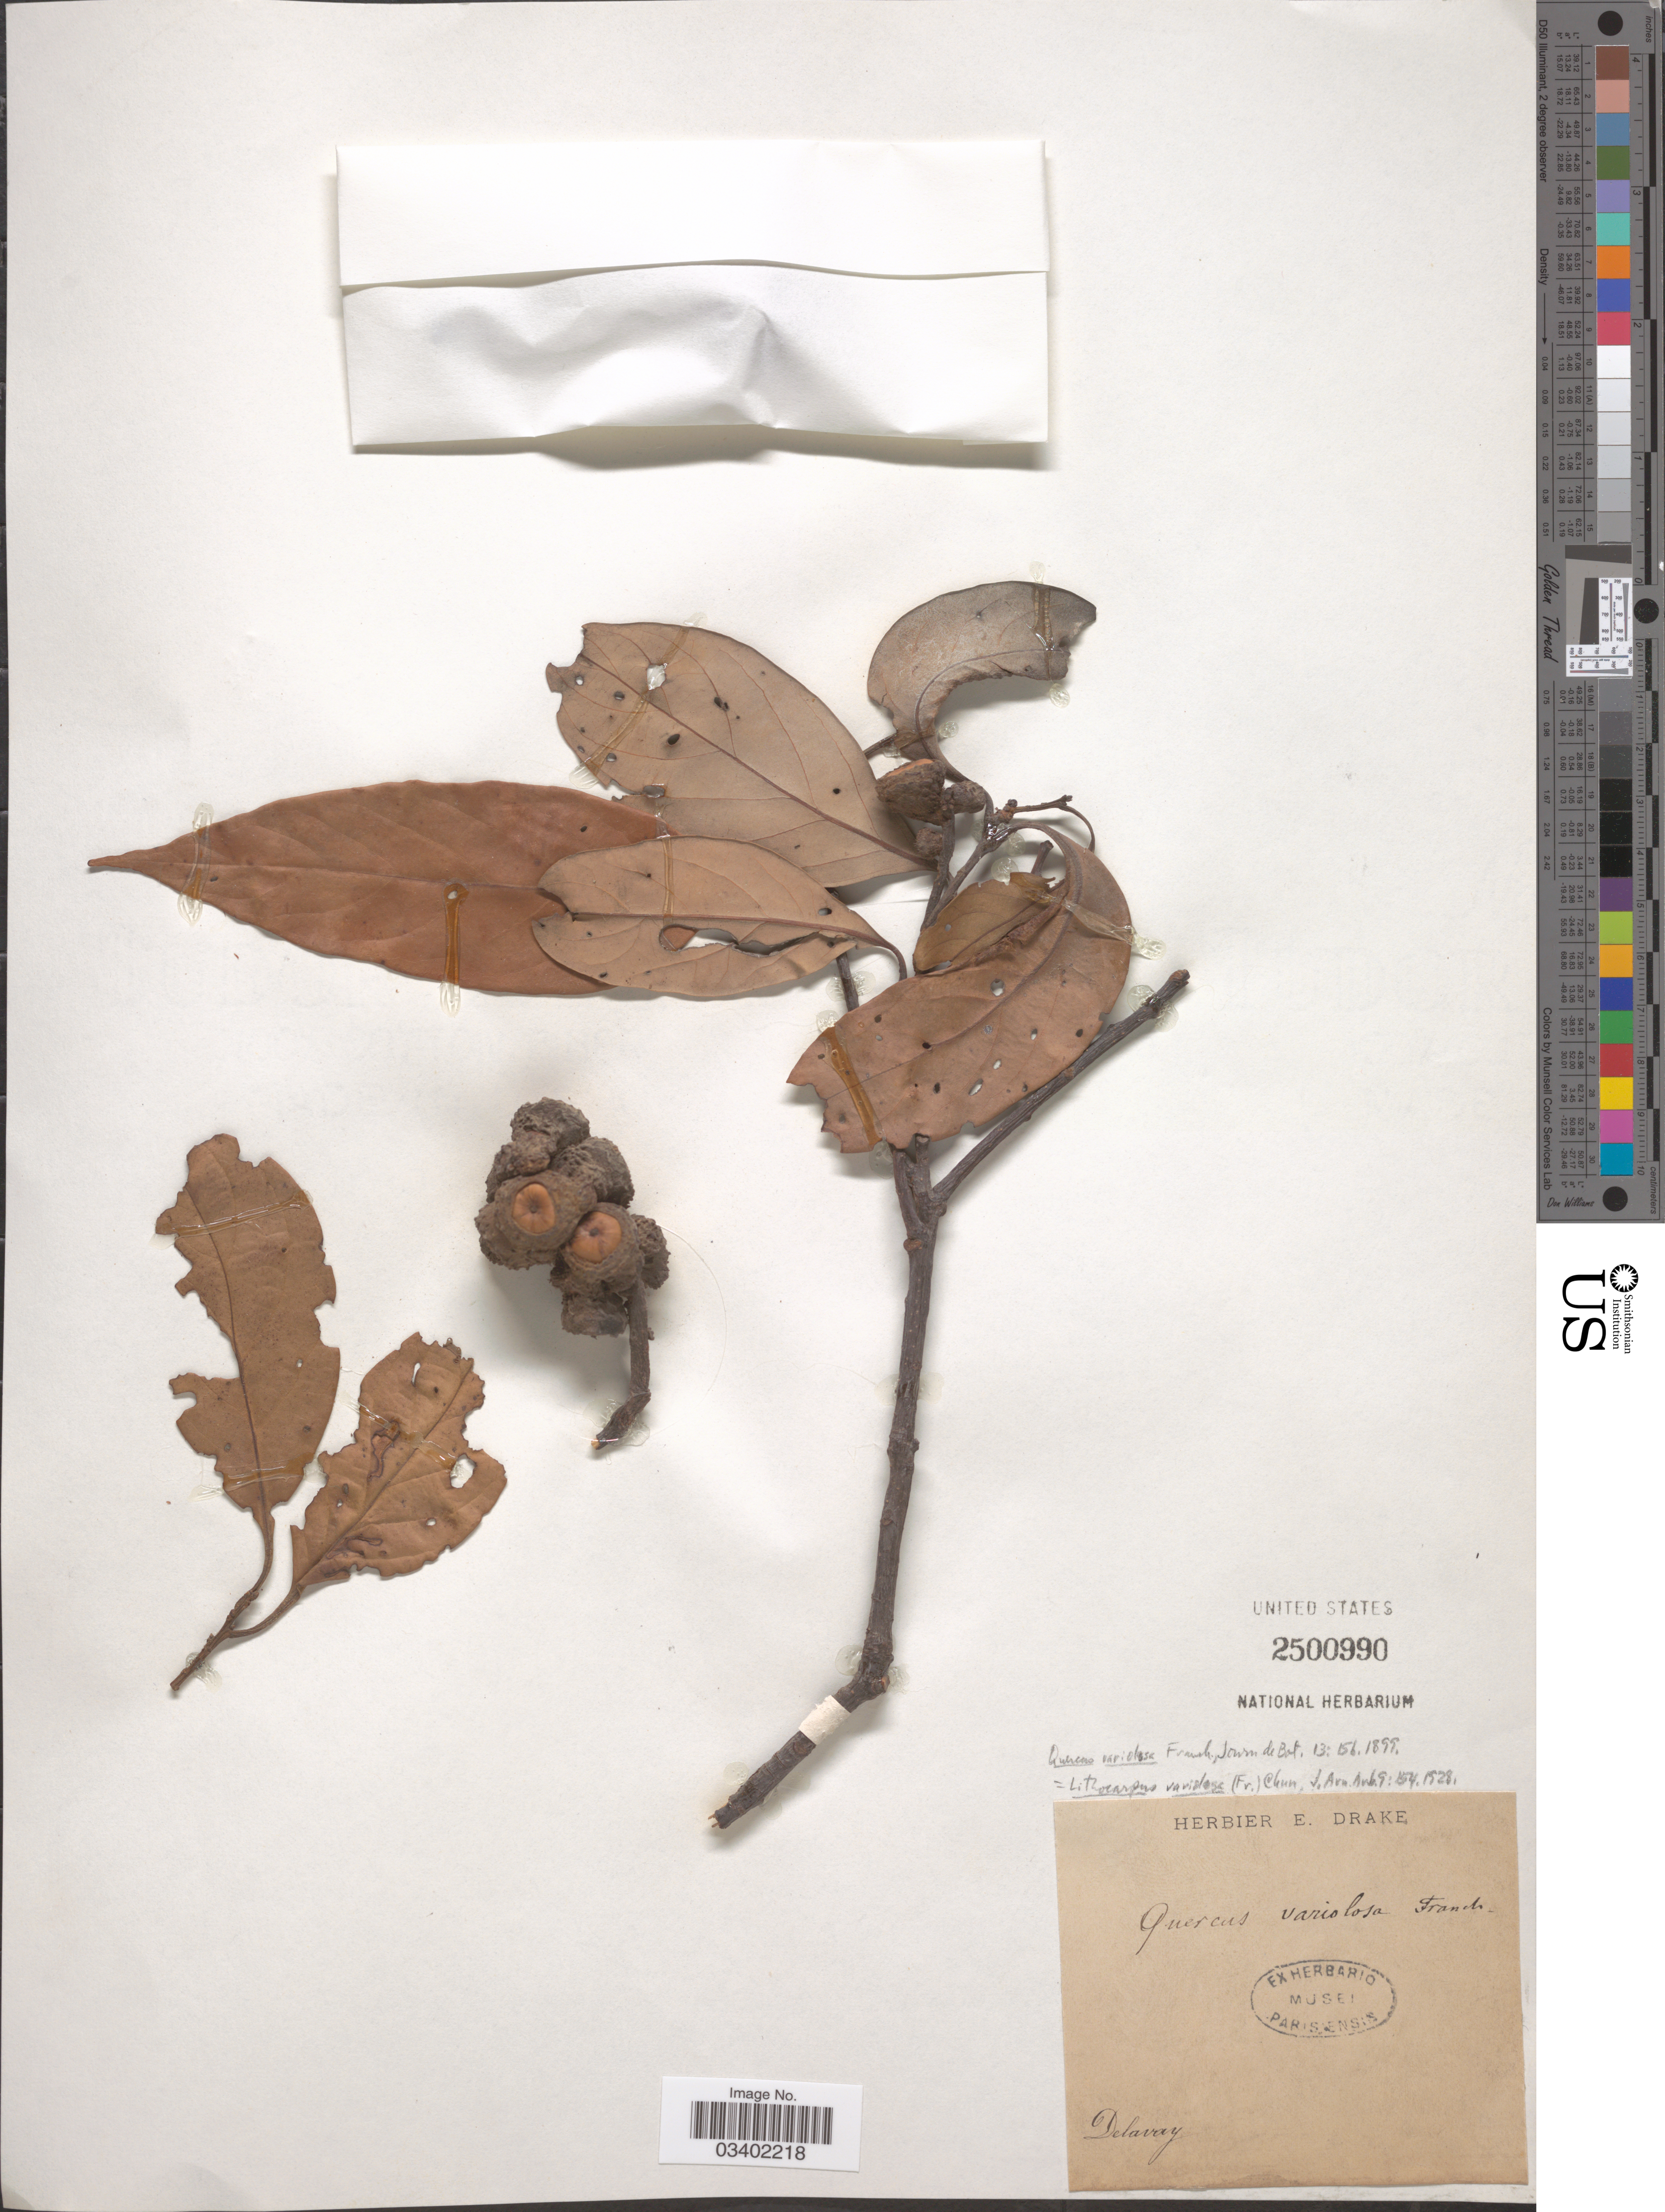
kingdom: Plantae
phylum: Tracheophyta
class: Magnoliopsida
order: Fagales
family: Fagaceae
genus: Lithocarpus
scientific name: Lithocarpus variolosus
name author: (Franch.) Chun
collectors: Delavay, --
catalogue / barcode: US 2500990